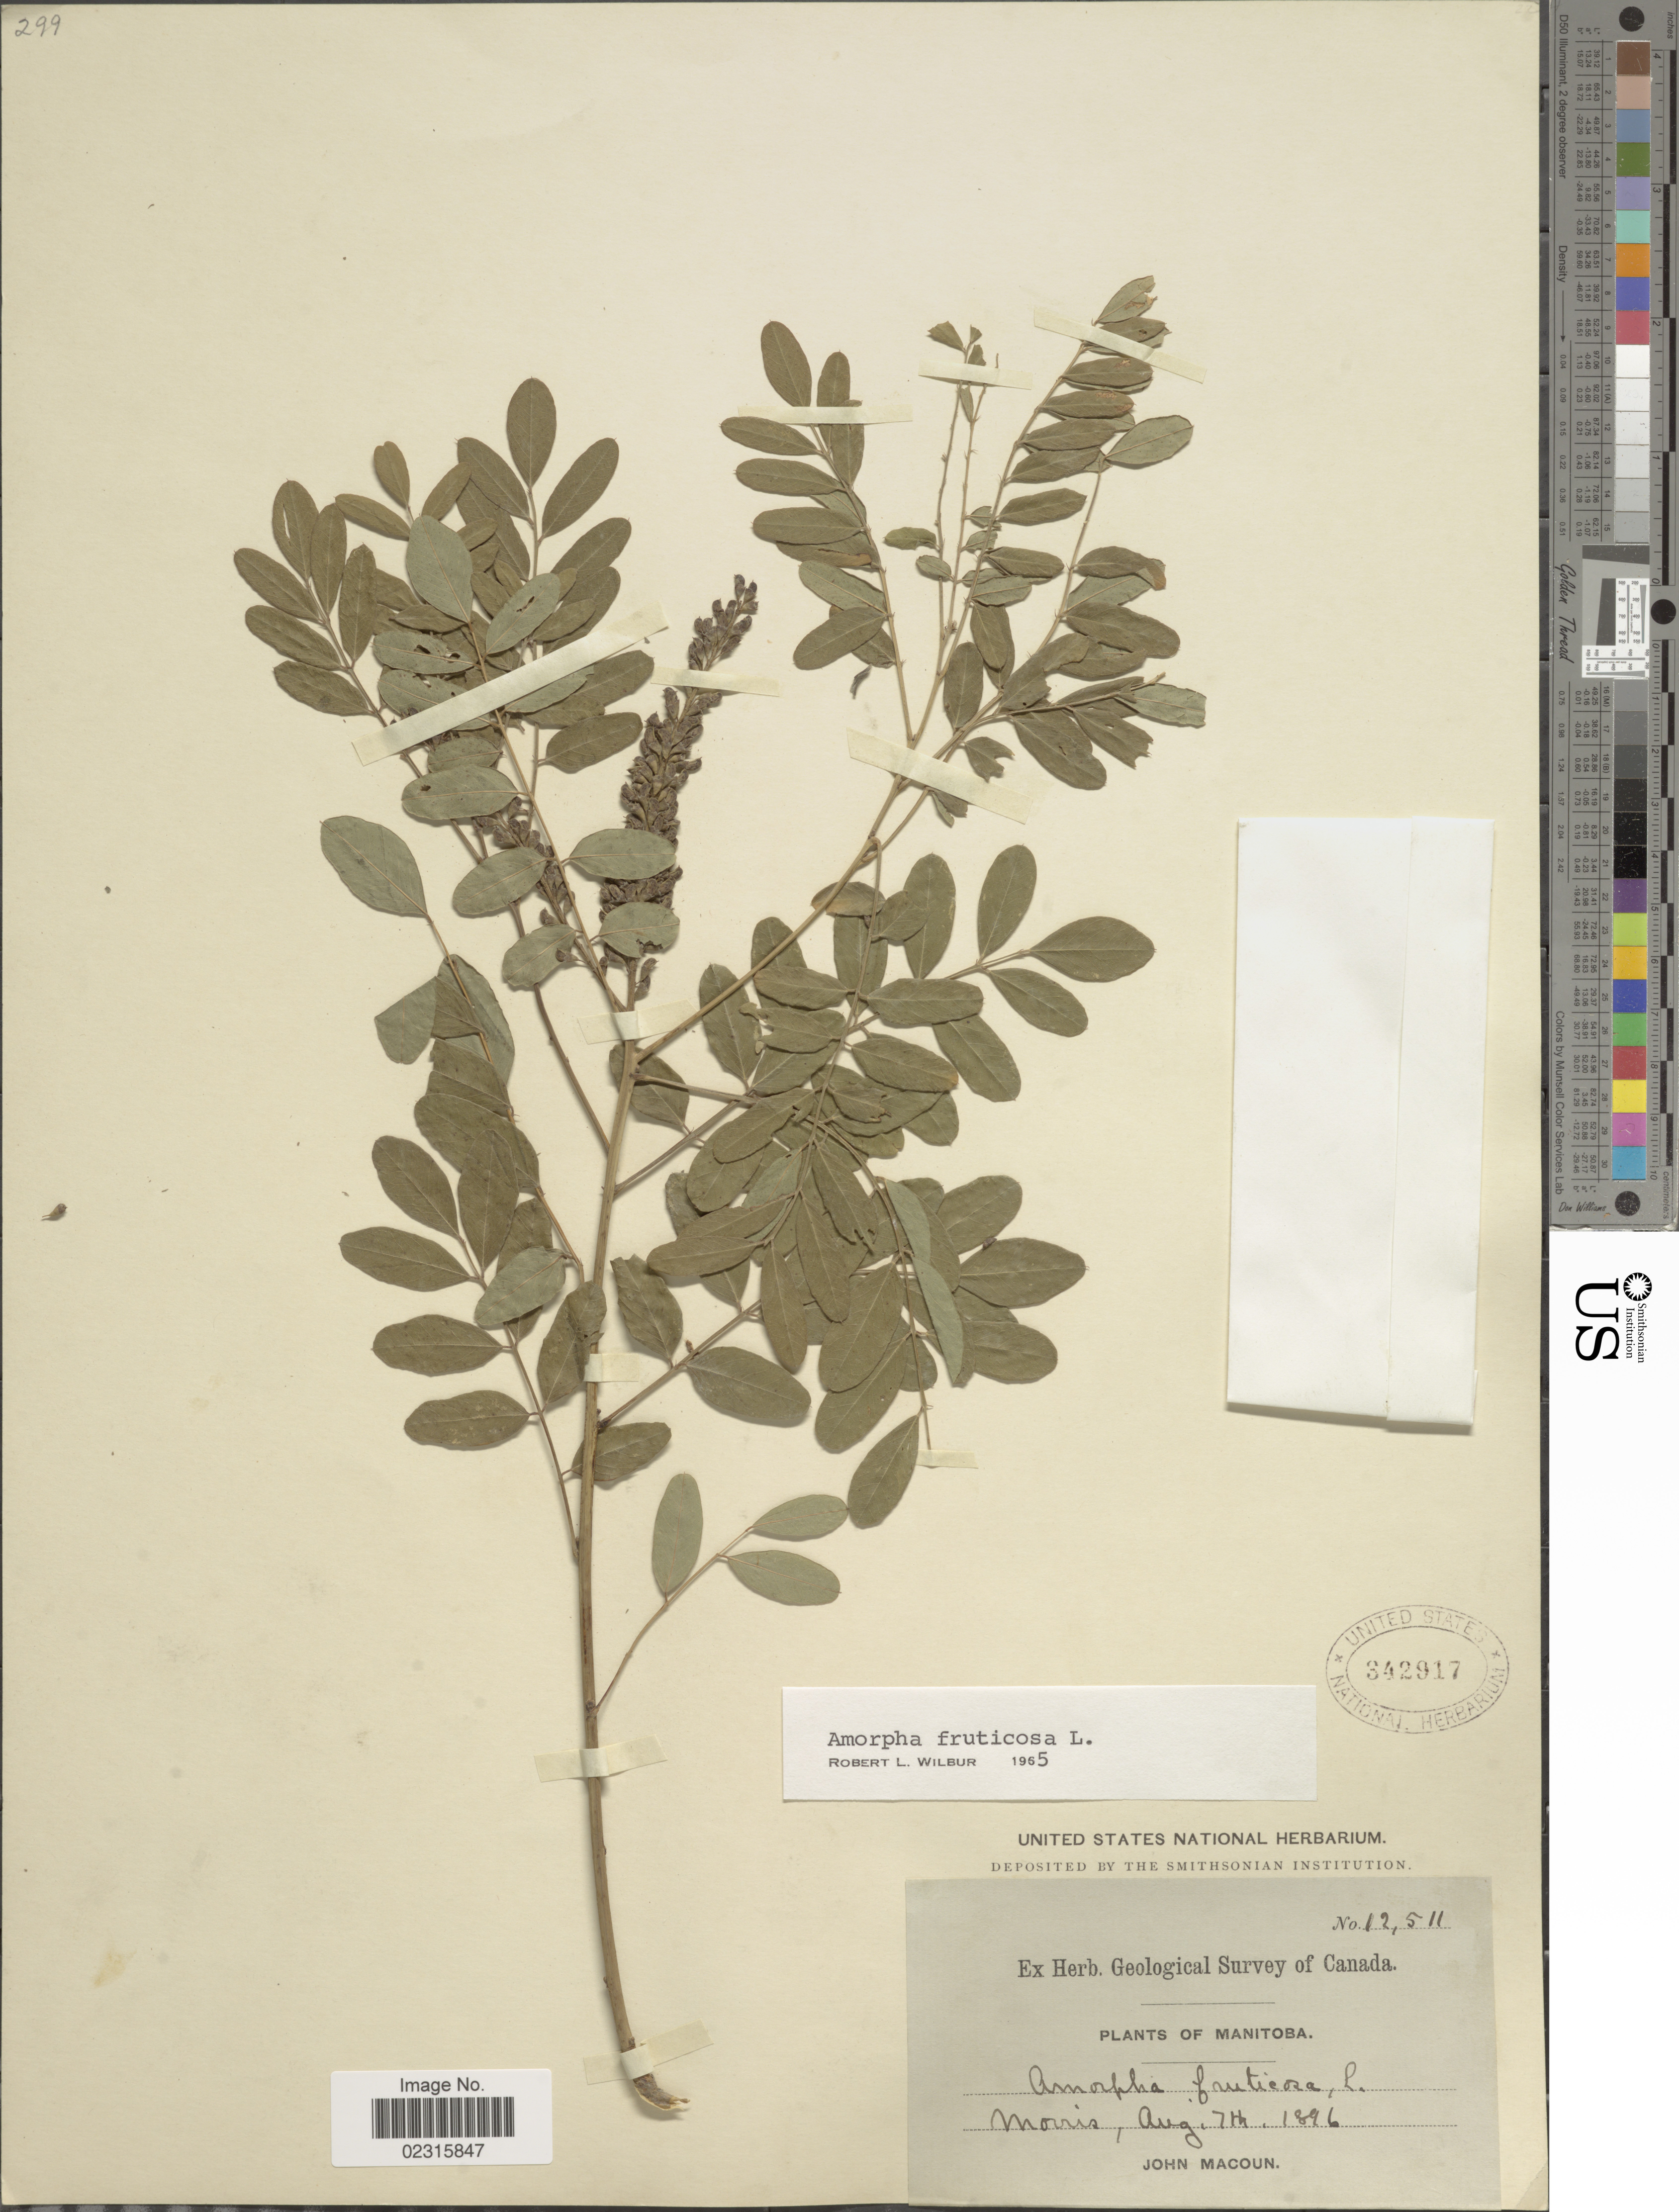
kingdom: Plantae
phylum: Tracheophyta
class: Magnoliopsida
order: Fabales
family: Fabaceae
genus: Amorpha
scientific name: Amorpha fruticosa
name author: L.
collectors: J. Macoun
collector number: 12511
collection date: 1896-08-07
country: Canada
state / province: Manitoba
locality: Morris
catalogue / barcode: US 342917